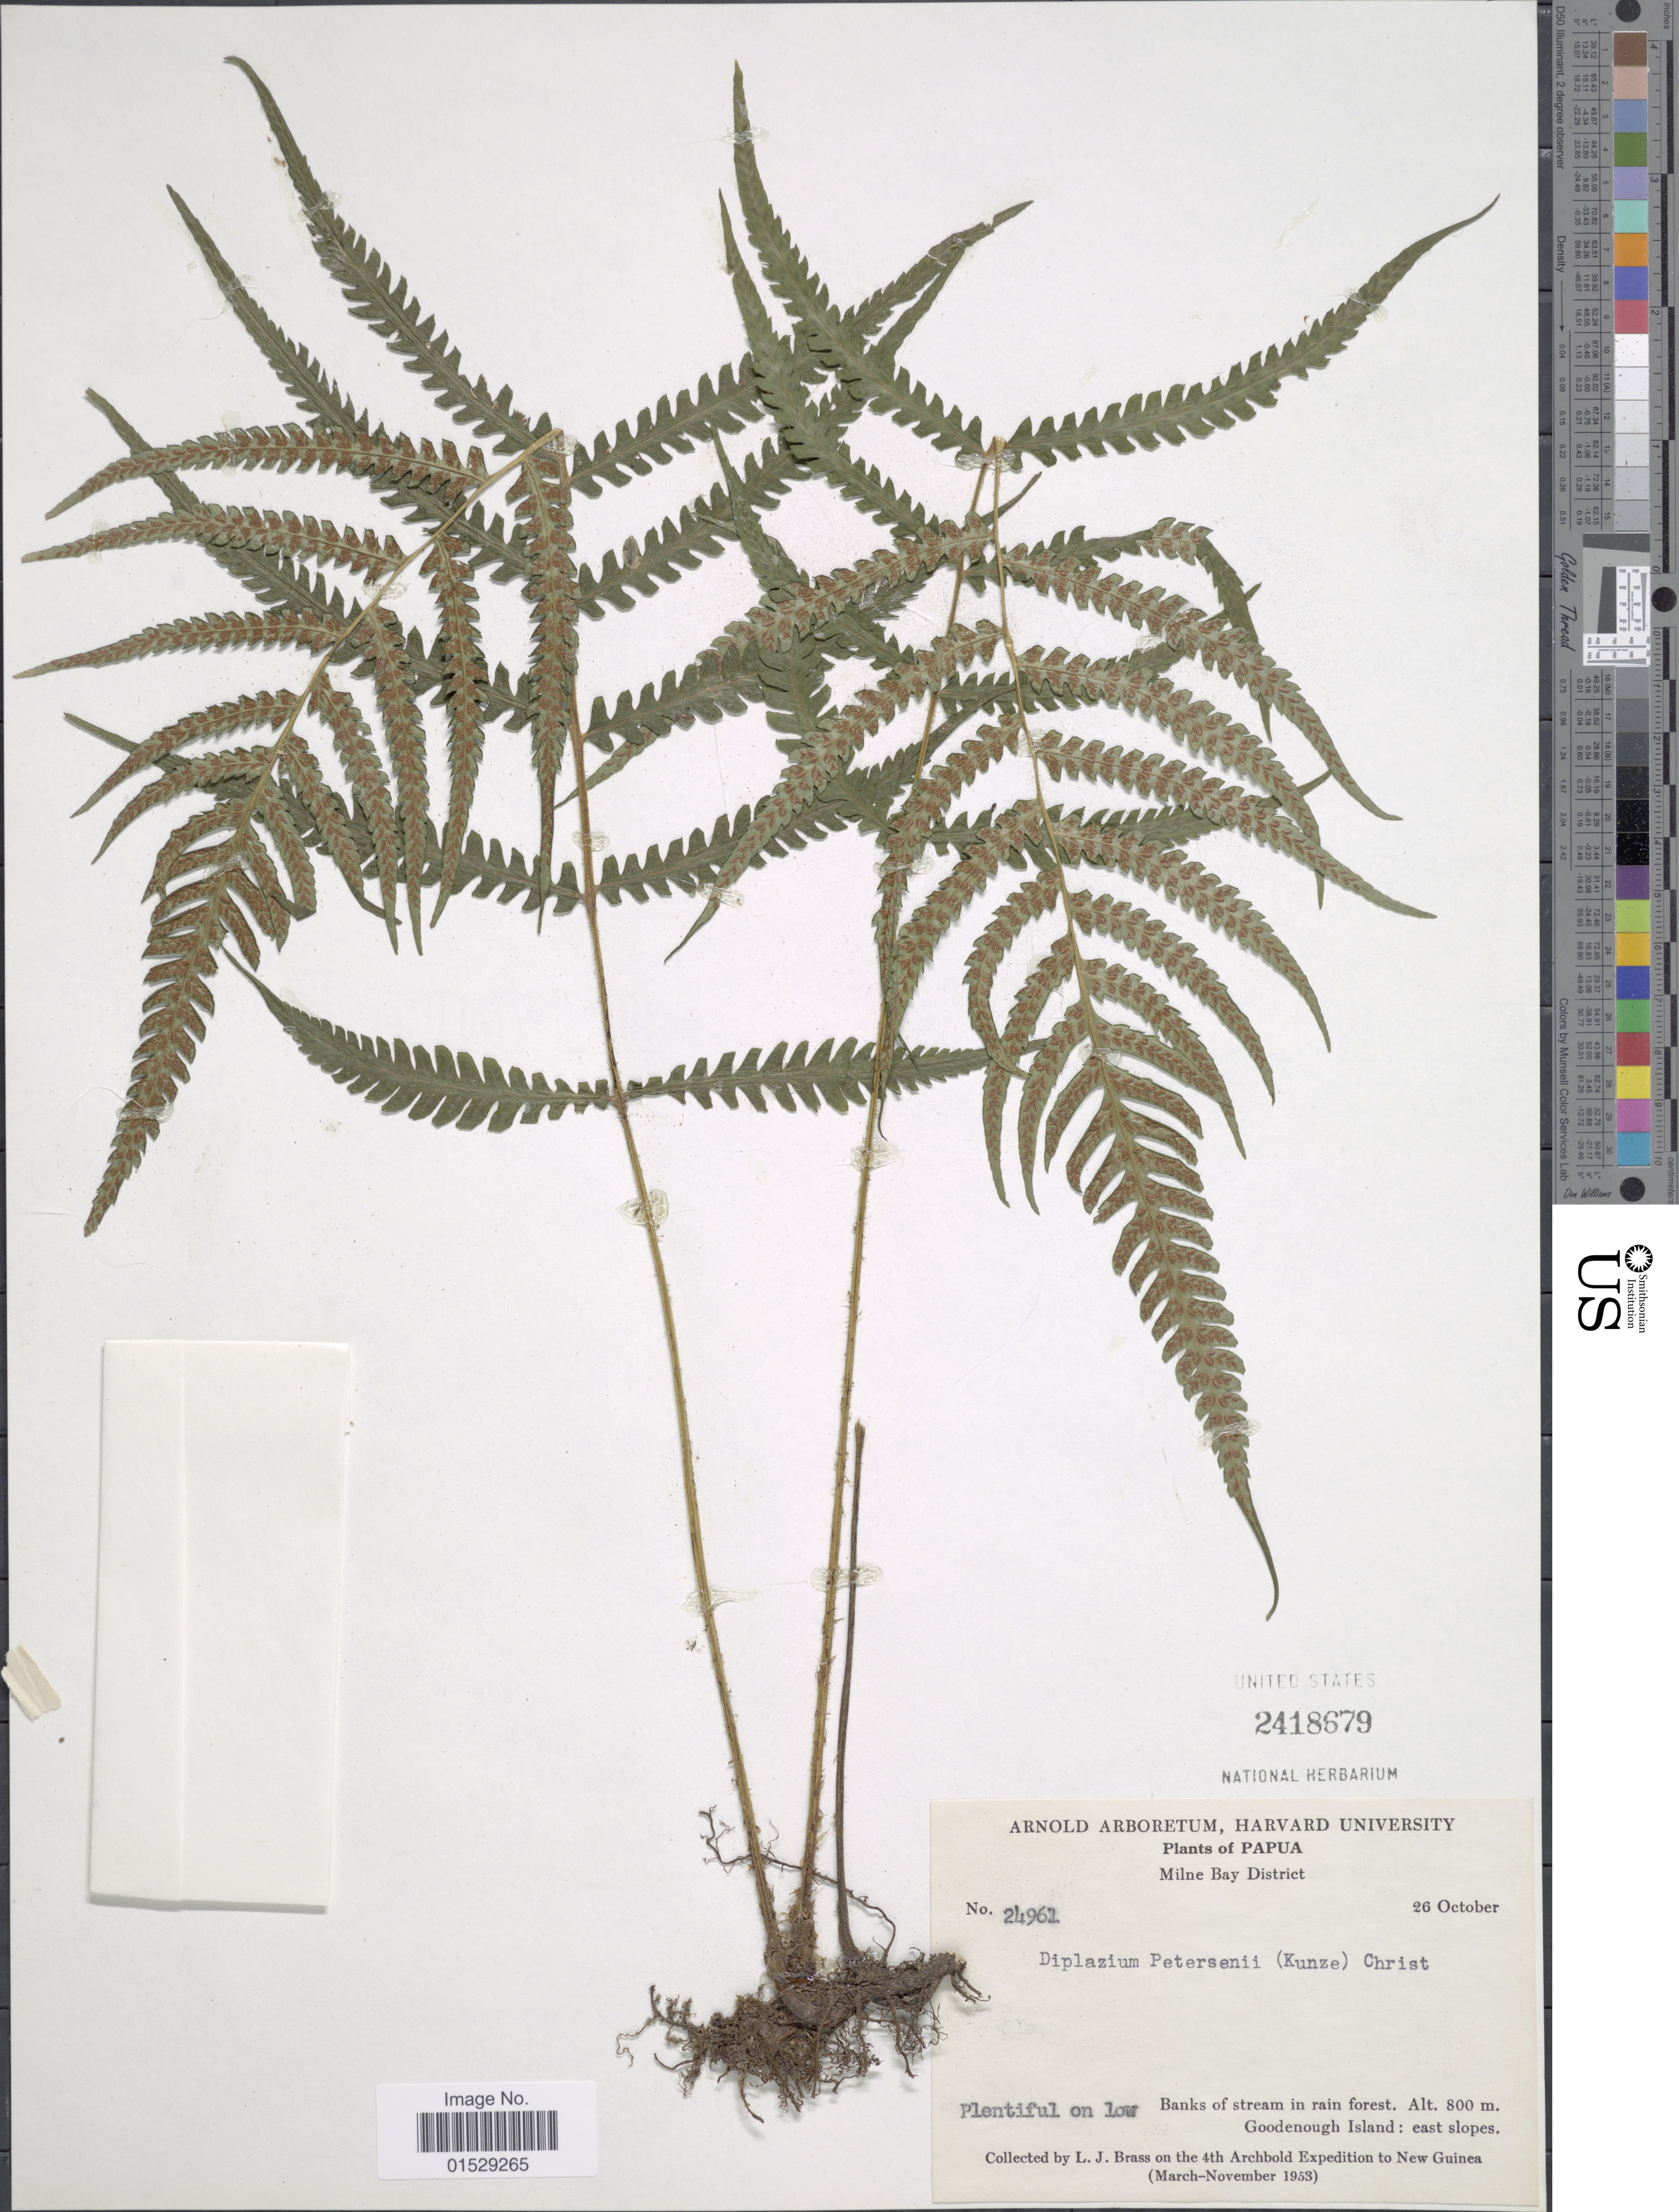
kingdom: Plantae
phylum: Tracheophyta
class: Polypodiopsida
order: Polypodiales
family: Athyriaceae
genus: Deparia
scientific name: Deparia petersenii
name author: (Kunze) M. Kato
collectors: L. J. Brass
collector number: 24961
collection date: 1953-10-26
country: Papua New Guinea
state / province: Milne Bay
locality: Papua, Milne Bay District, Goodenough Island; east slopes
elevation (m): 800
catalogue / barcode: US 2418679